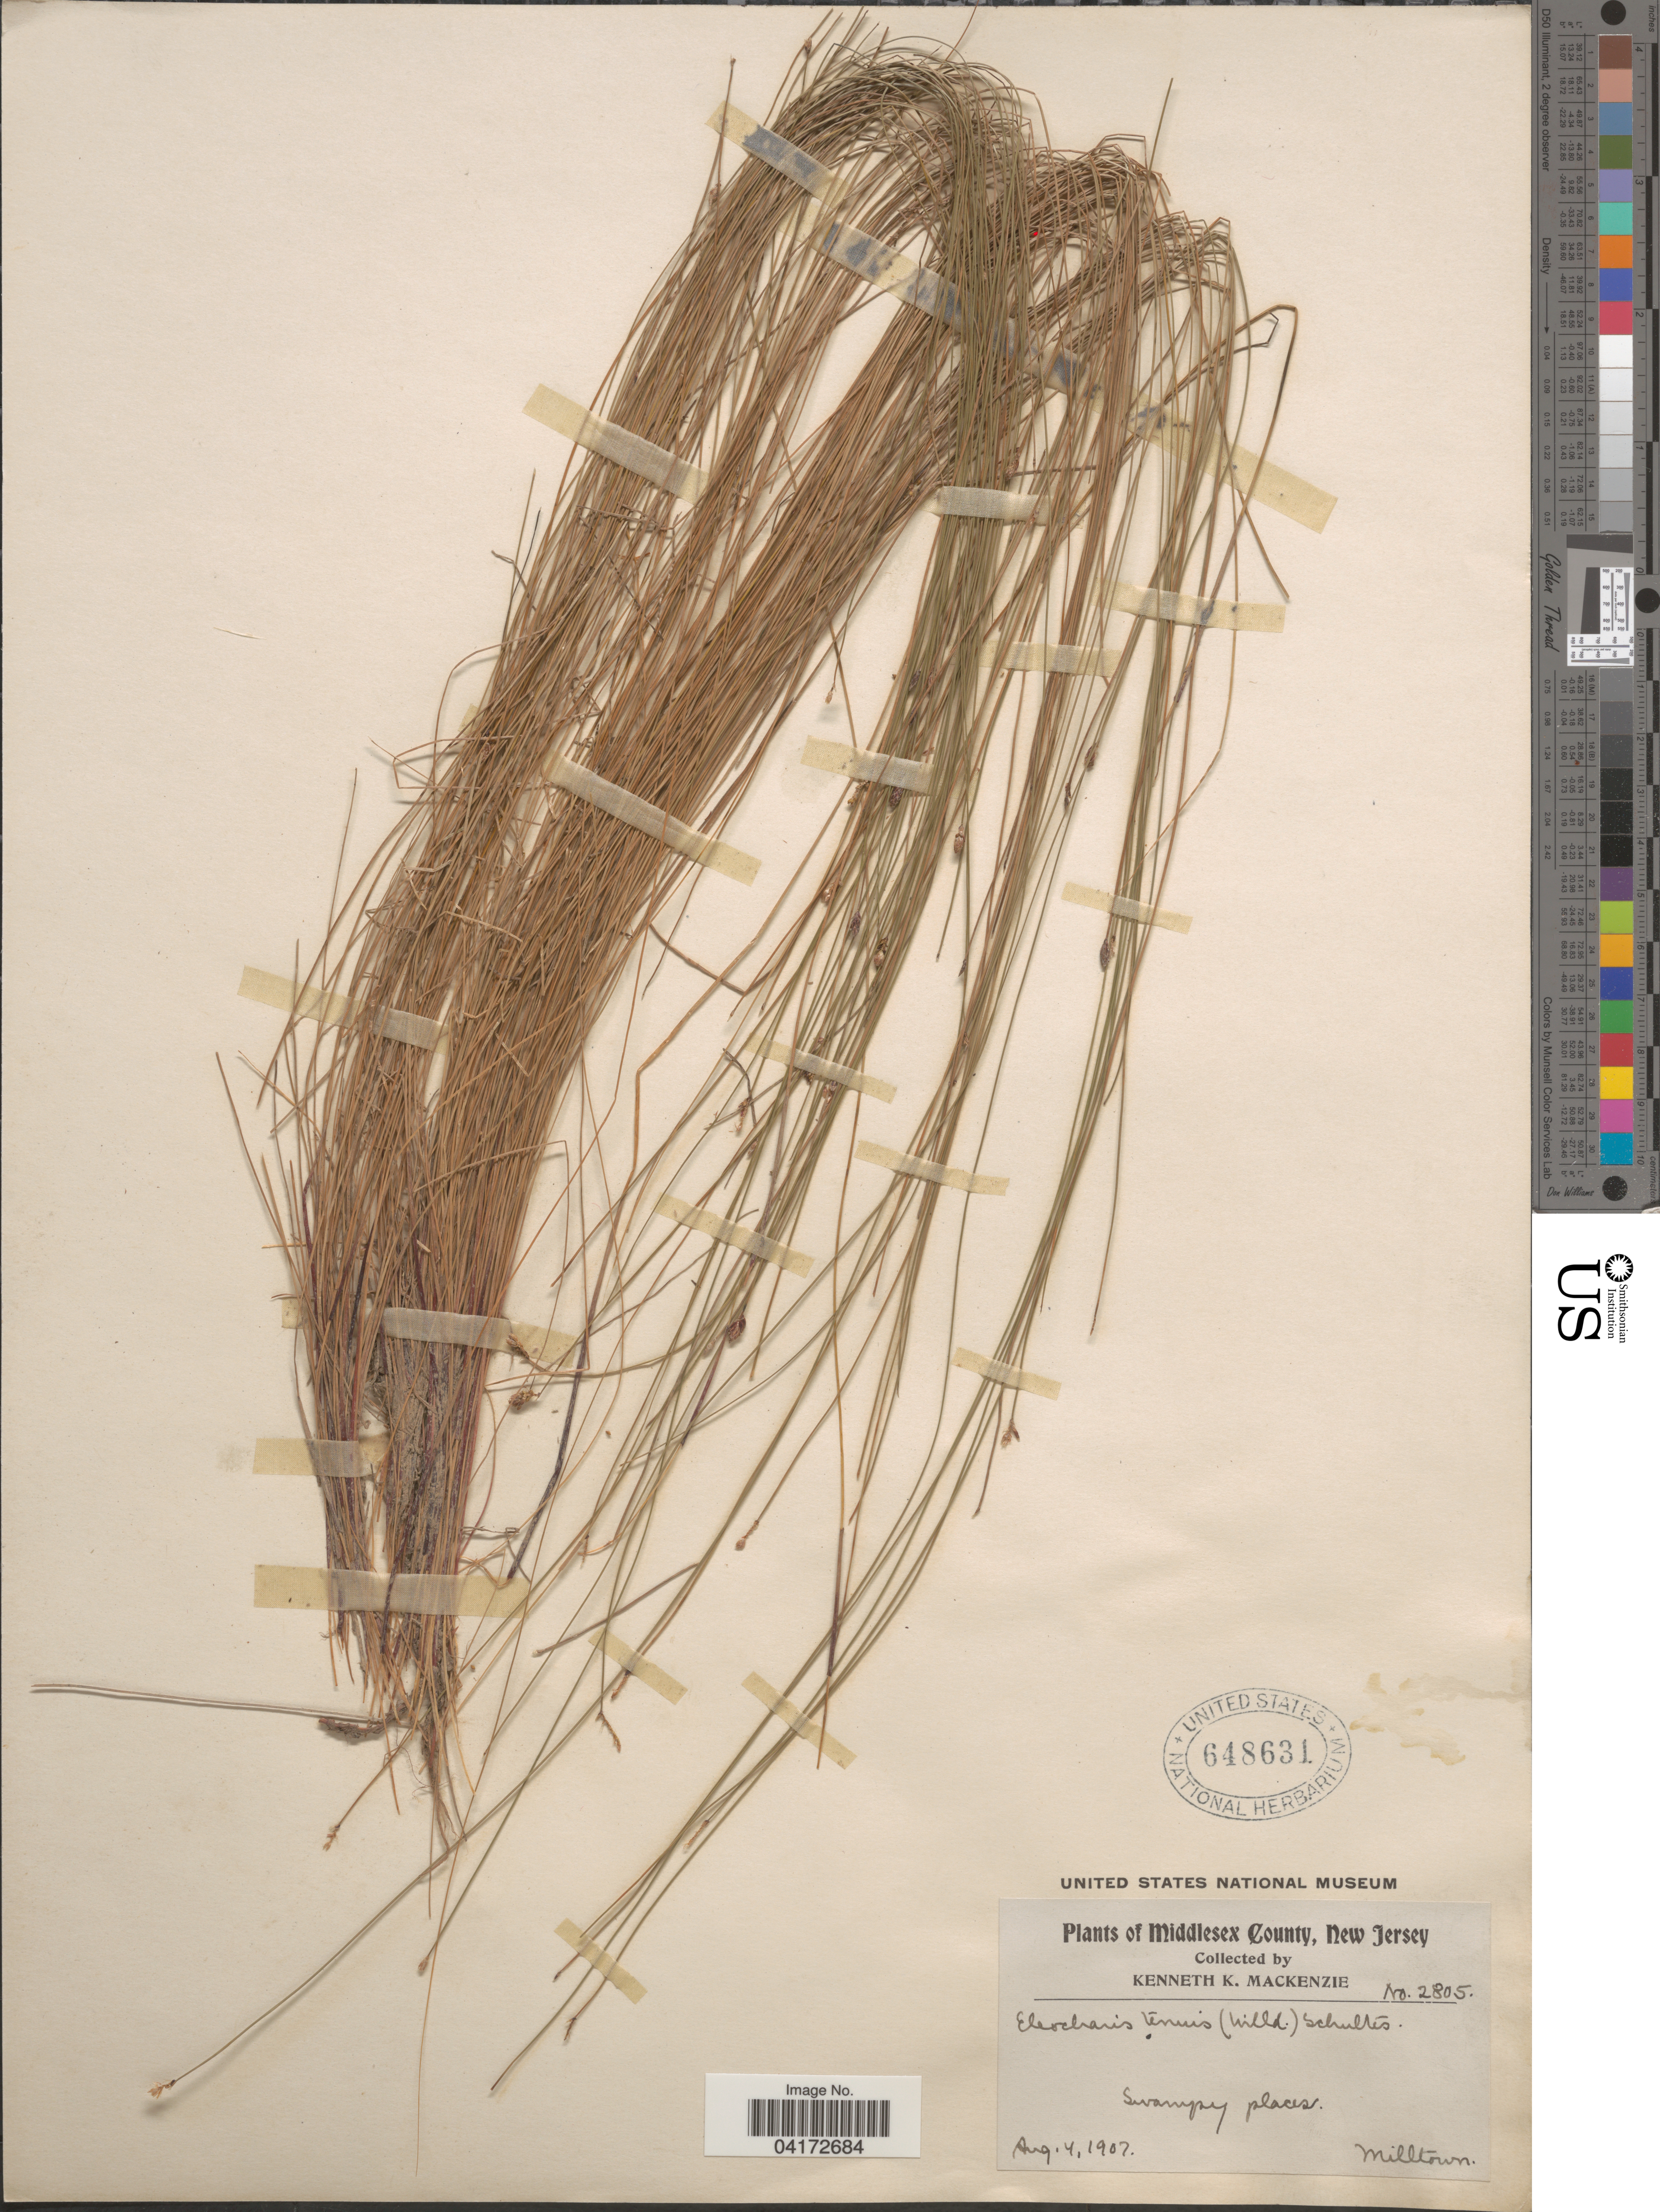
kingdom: Plantae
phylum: Tracheophyta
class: Liliopsida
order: Poales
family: Cyperaceae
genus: Eleocharis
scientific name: Eleocharis tenuis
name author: (Willd.) Schult.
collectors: K. K. Mackenzie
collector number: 2805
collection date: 1907-08-04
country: United States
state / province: New Jersey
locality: Middlesex County. Milltown.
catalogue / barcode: US 648631